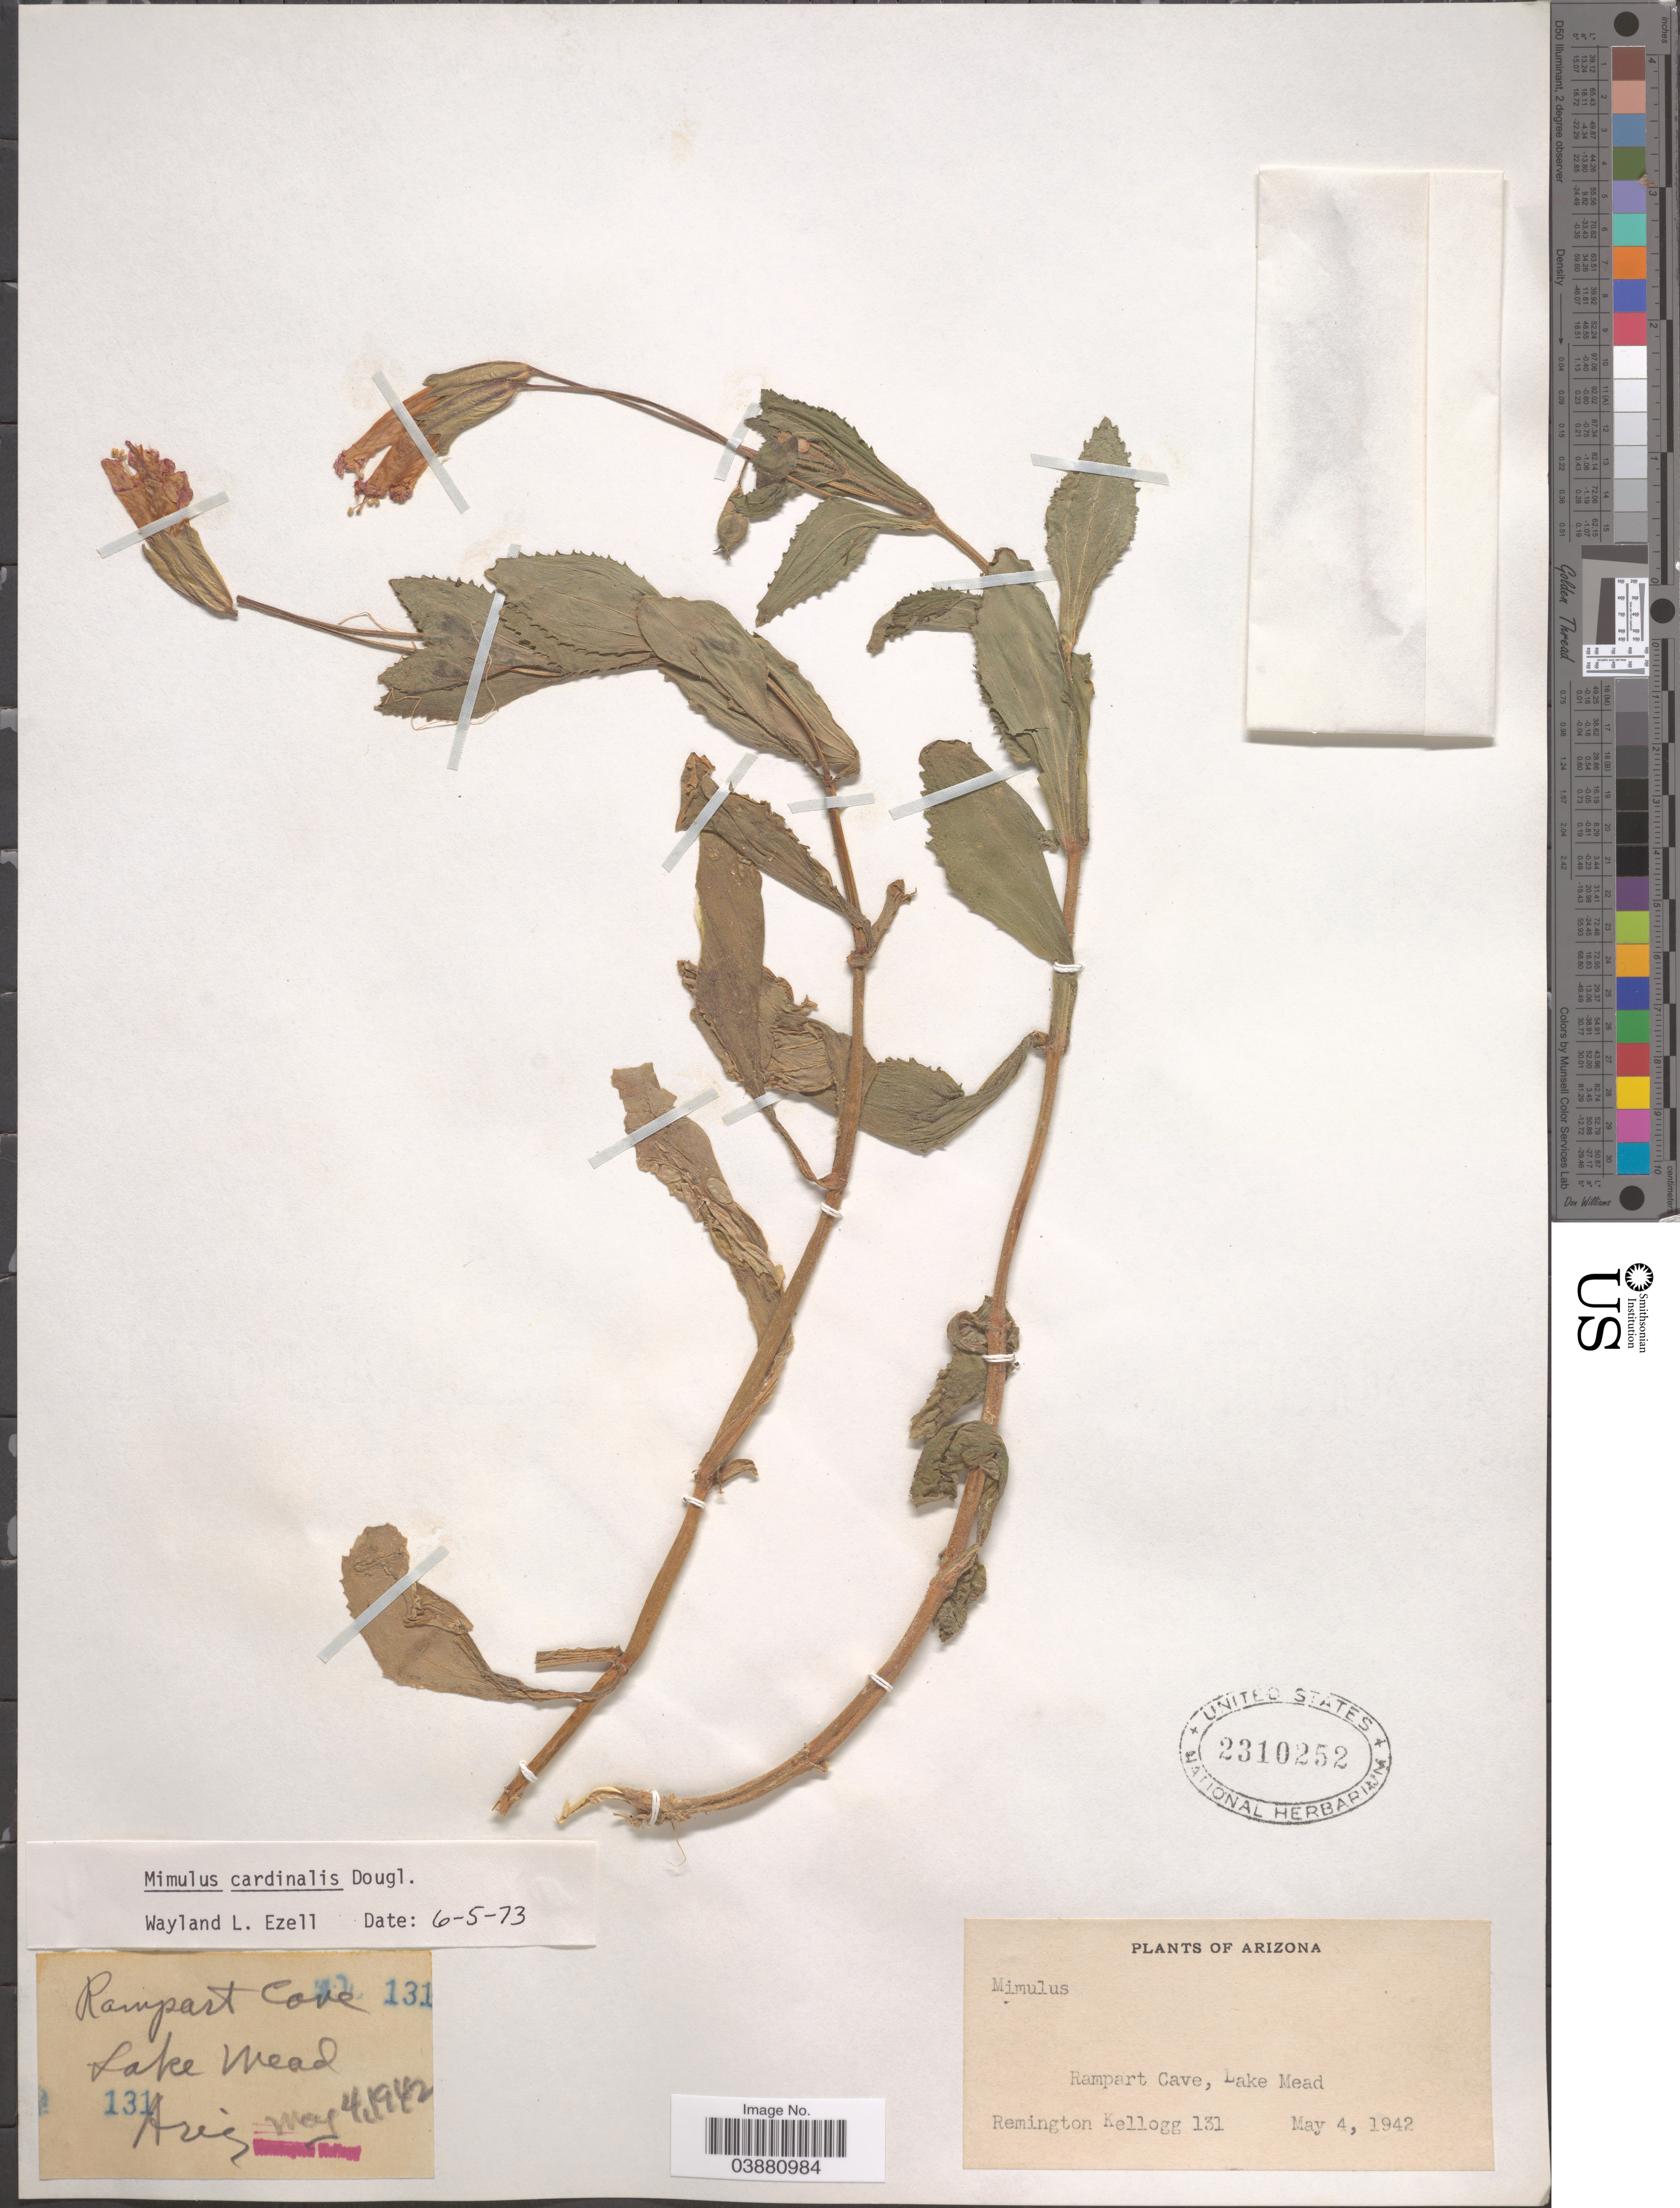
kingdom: Plantae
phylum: Tracheophyta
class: Magnoliopsida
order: Lamiales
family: Phrymaceae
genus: Mimulus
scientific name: Mimulus cardinalis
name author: Douglas ex Benth.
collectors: R. Kellogg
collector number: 131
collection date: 1942-05-04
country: United States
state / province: Arizona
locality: Rampart Cave, Lake Mead.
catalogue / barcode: US 2310252